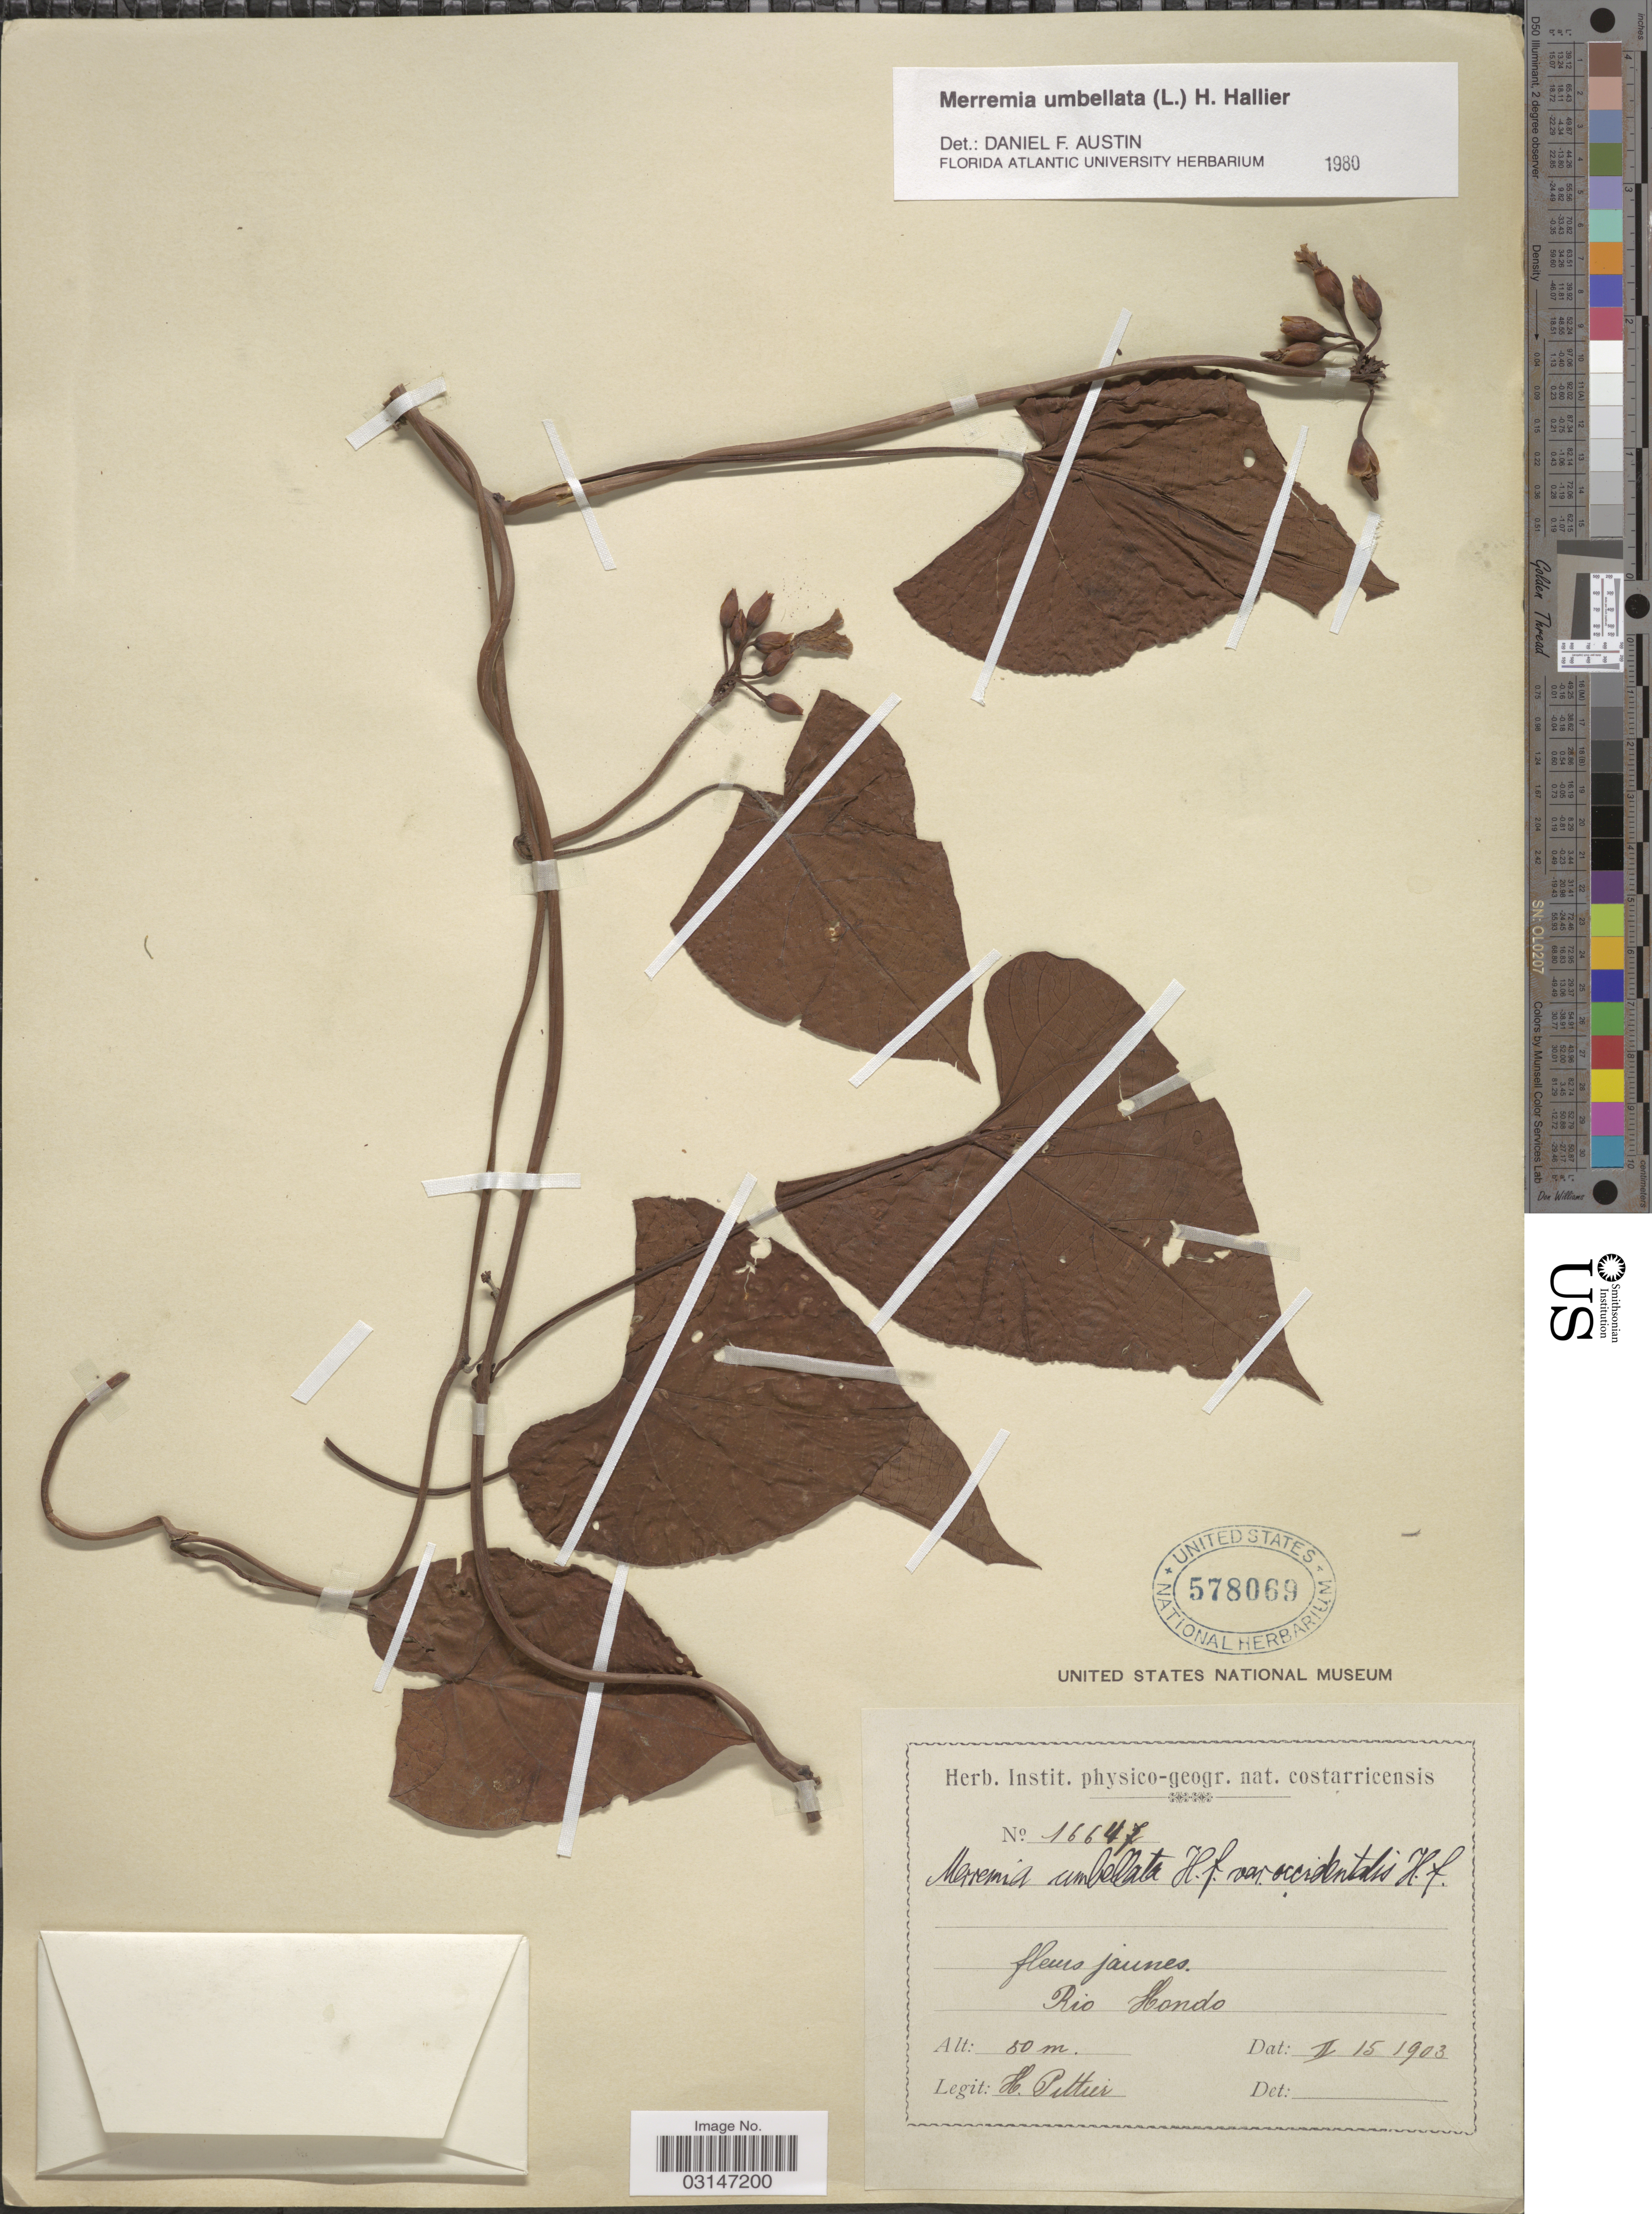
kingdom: Plantae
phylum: Tracheophyta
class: Magnoliopsida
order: Solanales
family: Convolvulaceae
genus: Camonea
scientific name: Camonea umbellata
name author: (L.) A. R. Simões & Staples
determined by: Strong, Mark T., (BOT), Smithsonian Institution - National Museum of Natural History (UNITED STATES)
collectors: H. F. Pittier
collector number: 16647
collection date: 1903-02-15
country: Costa Rica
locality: Rio Hondo.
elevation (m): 50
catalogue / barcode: US 578069